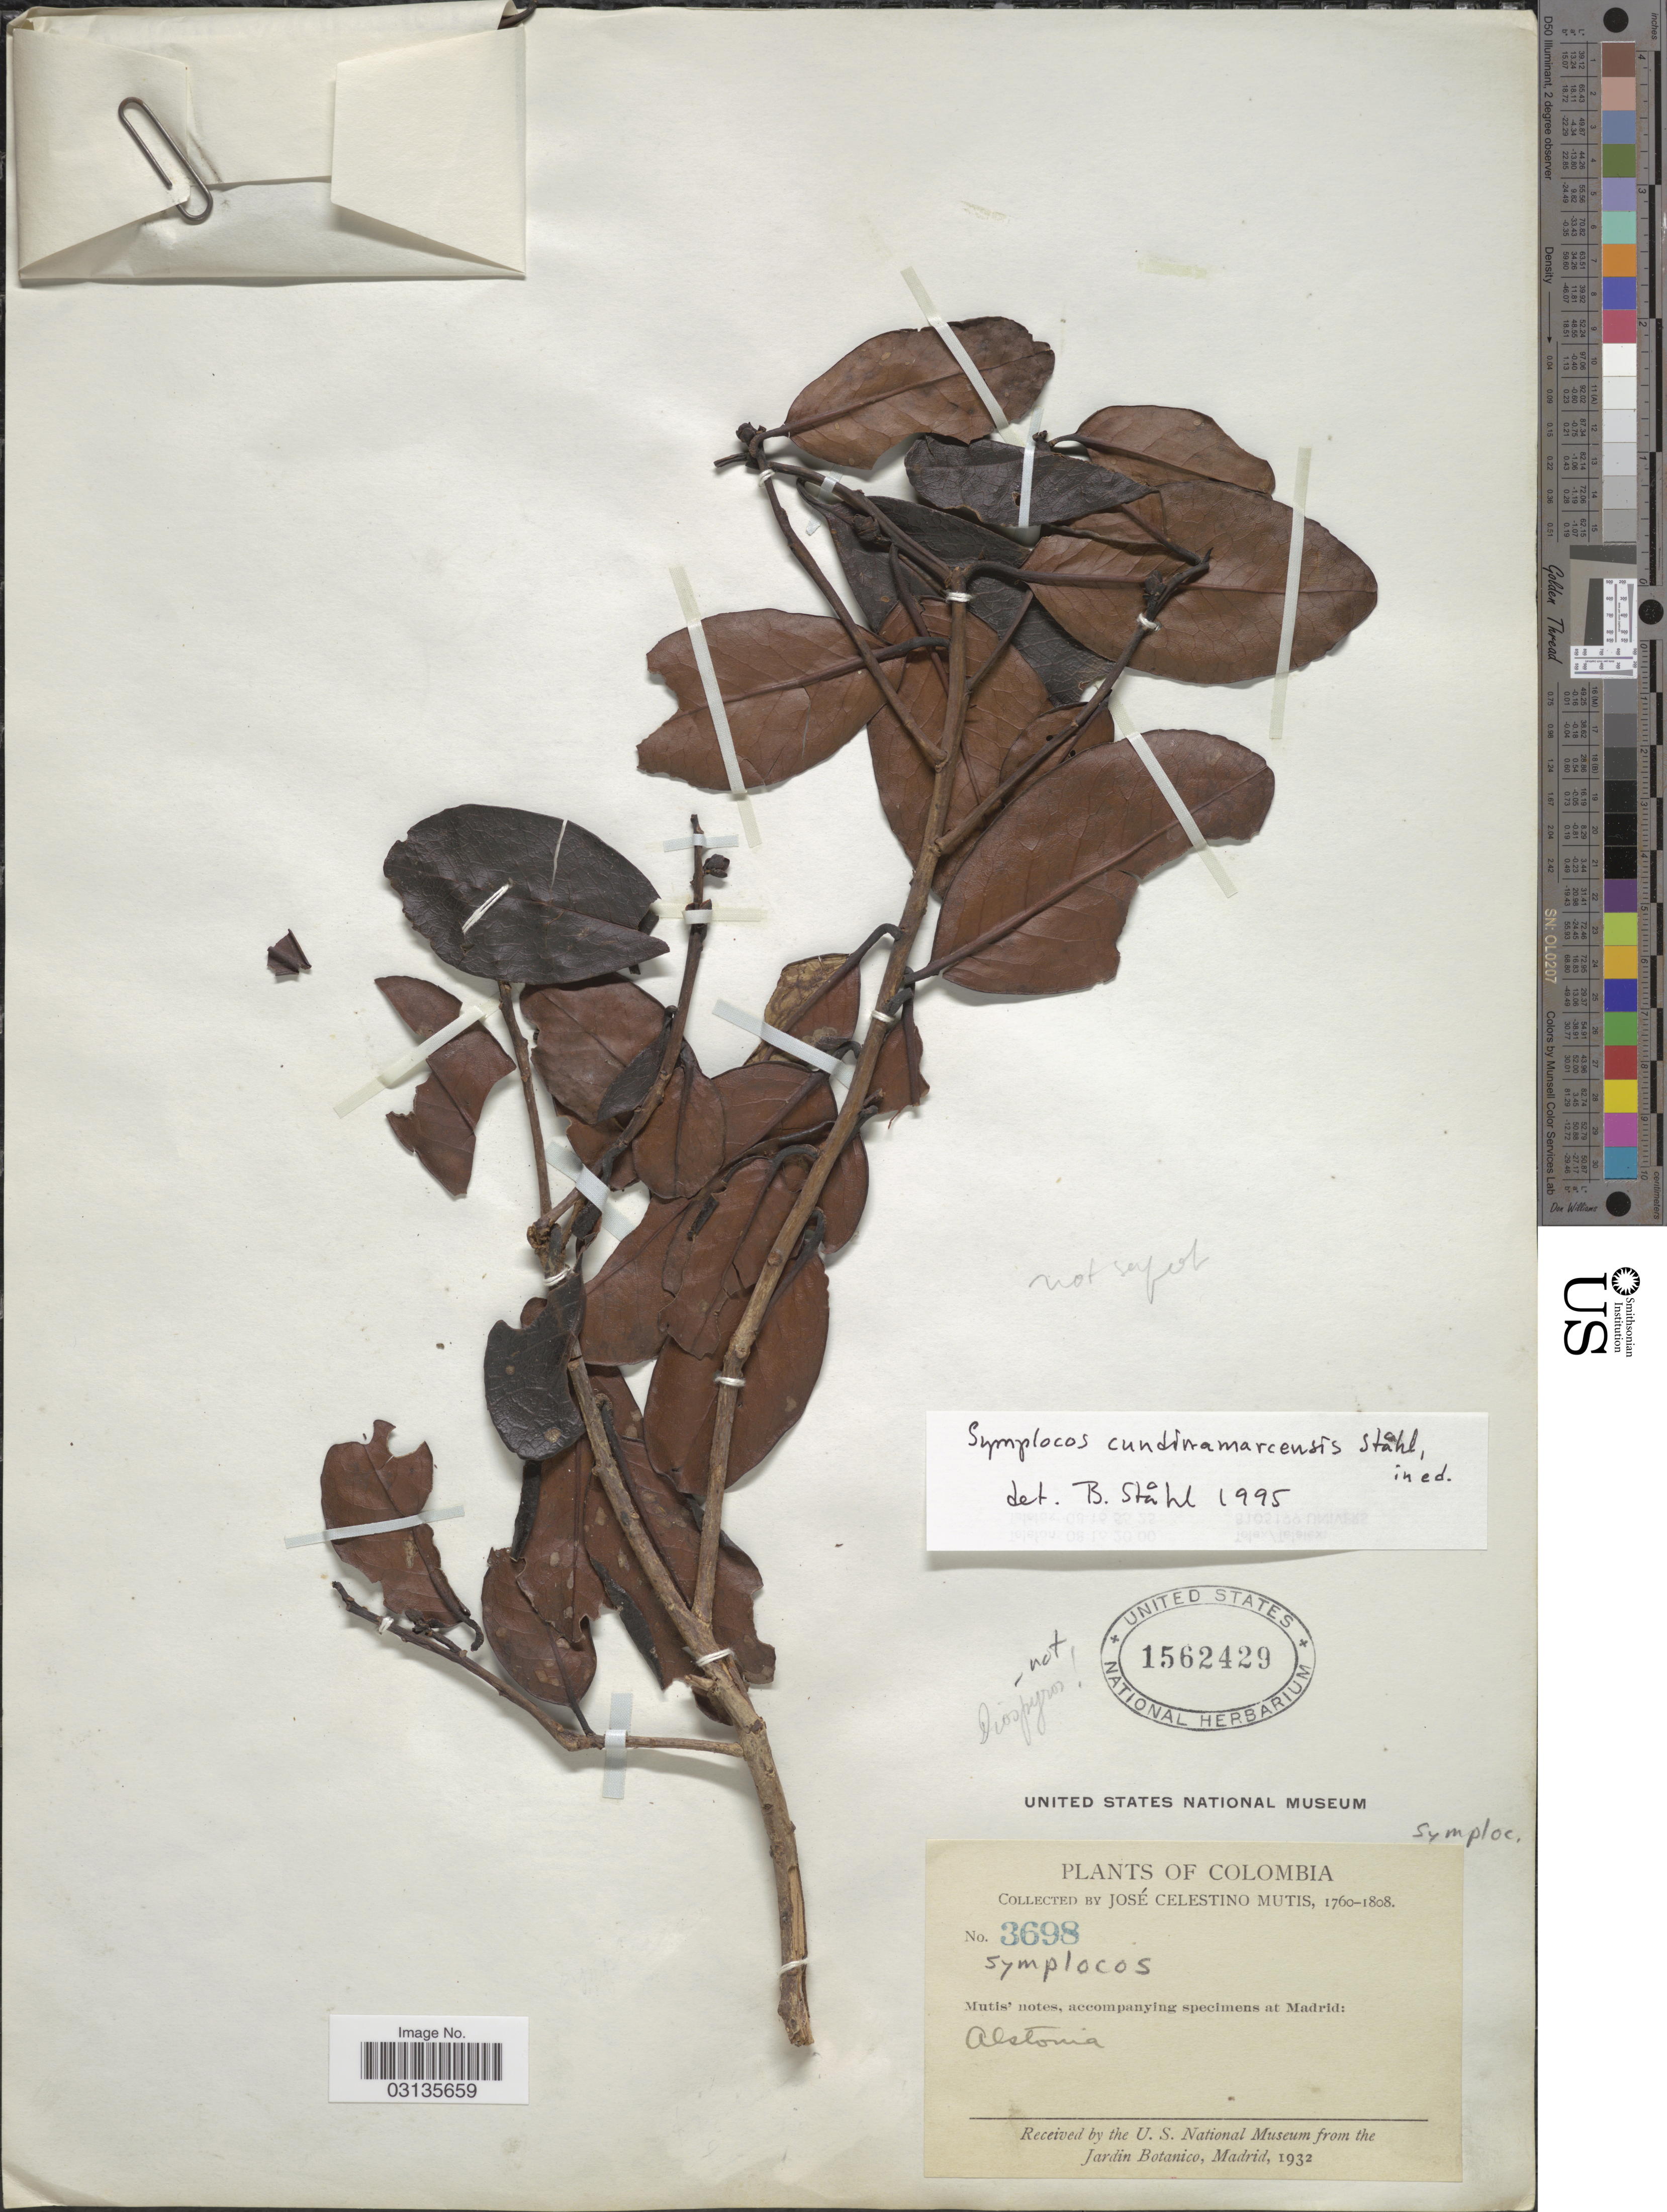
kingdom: Plantae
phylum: Tracheophyta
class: Magnoliopsida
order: Ericales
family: Symplocaceae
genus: Symplocos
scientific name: Symplocos cundinamarcensis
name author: B. Ståhl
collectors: J. C. B. Mutis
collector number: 3698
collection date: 1760/1808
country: Colombia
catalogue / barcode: US 1562429